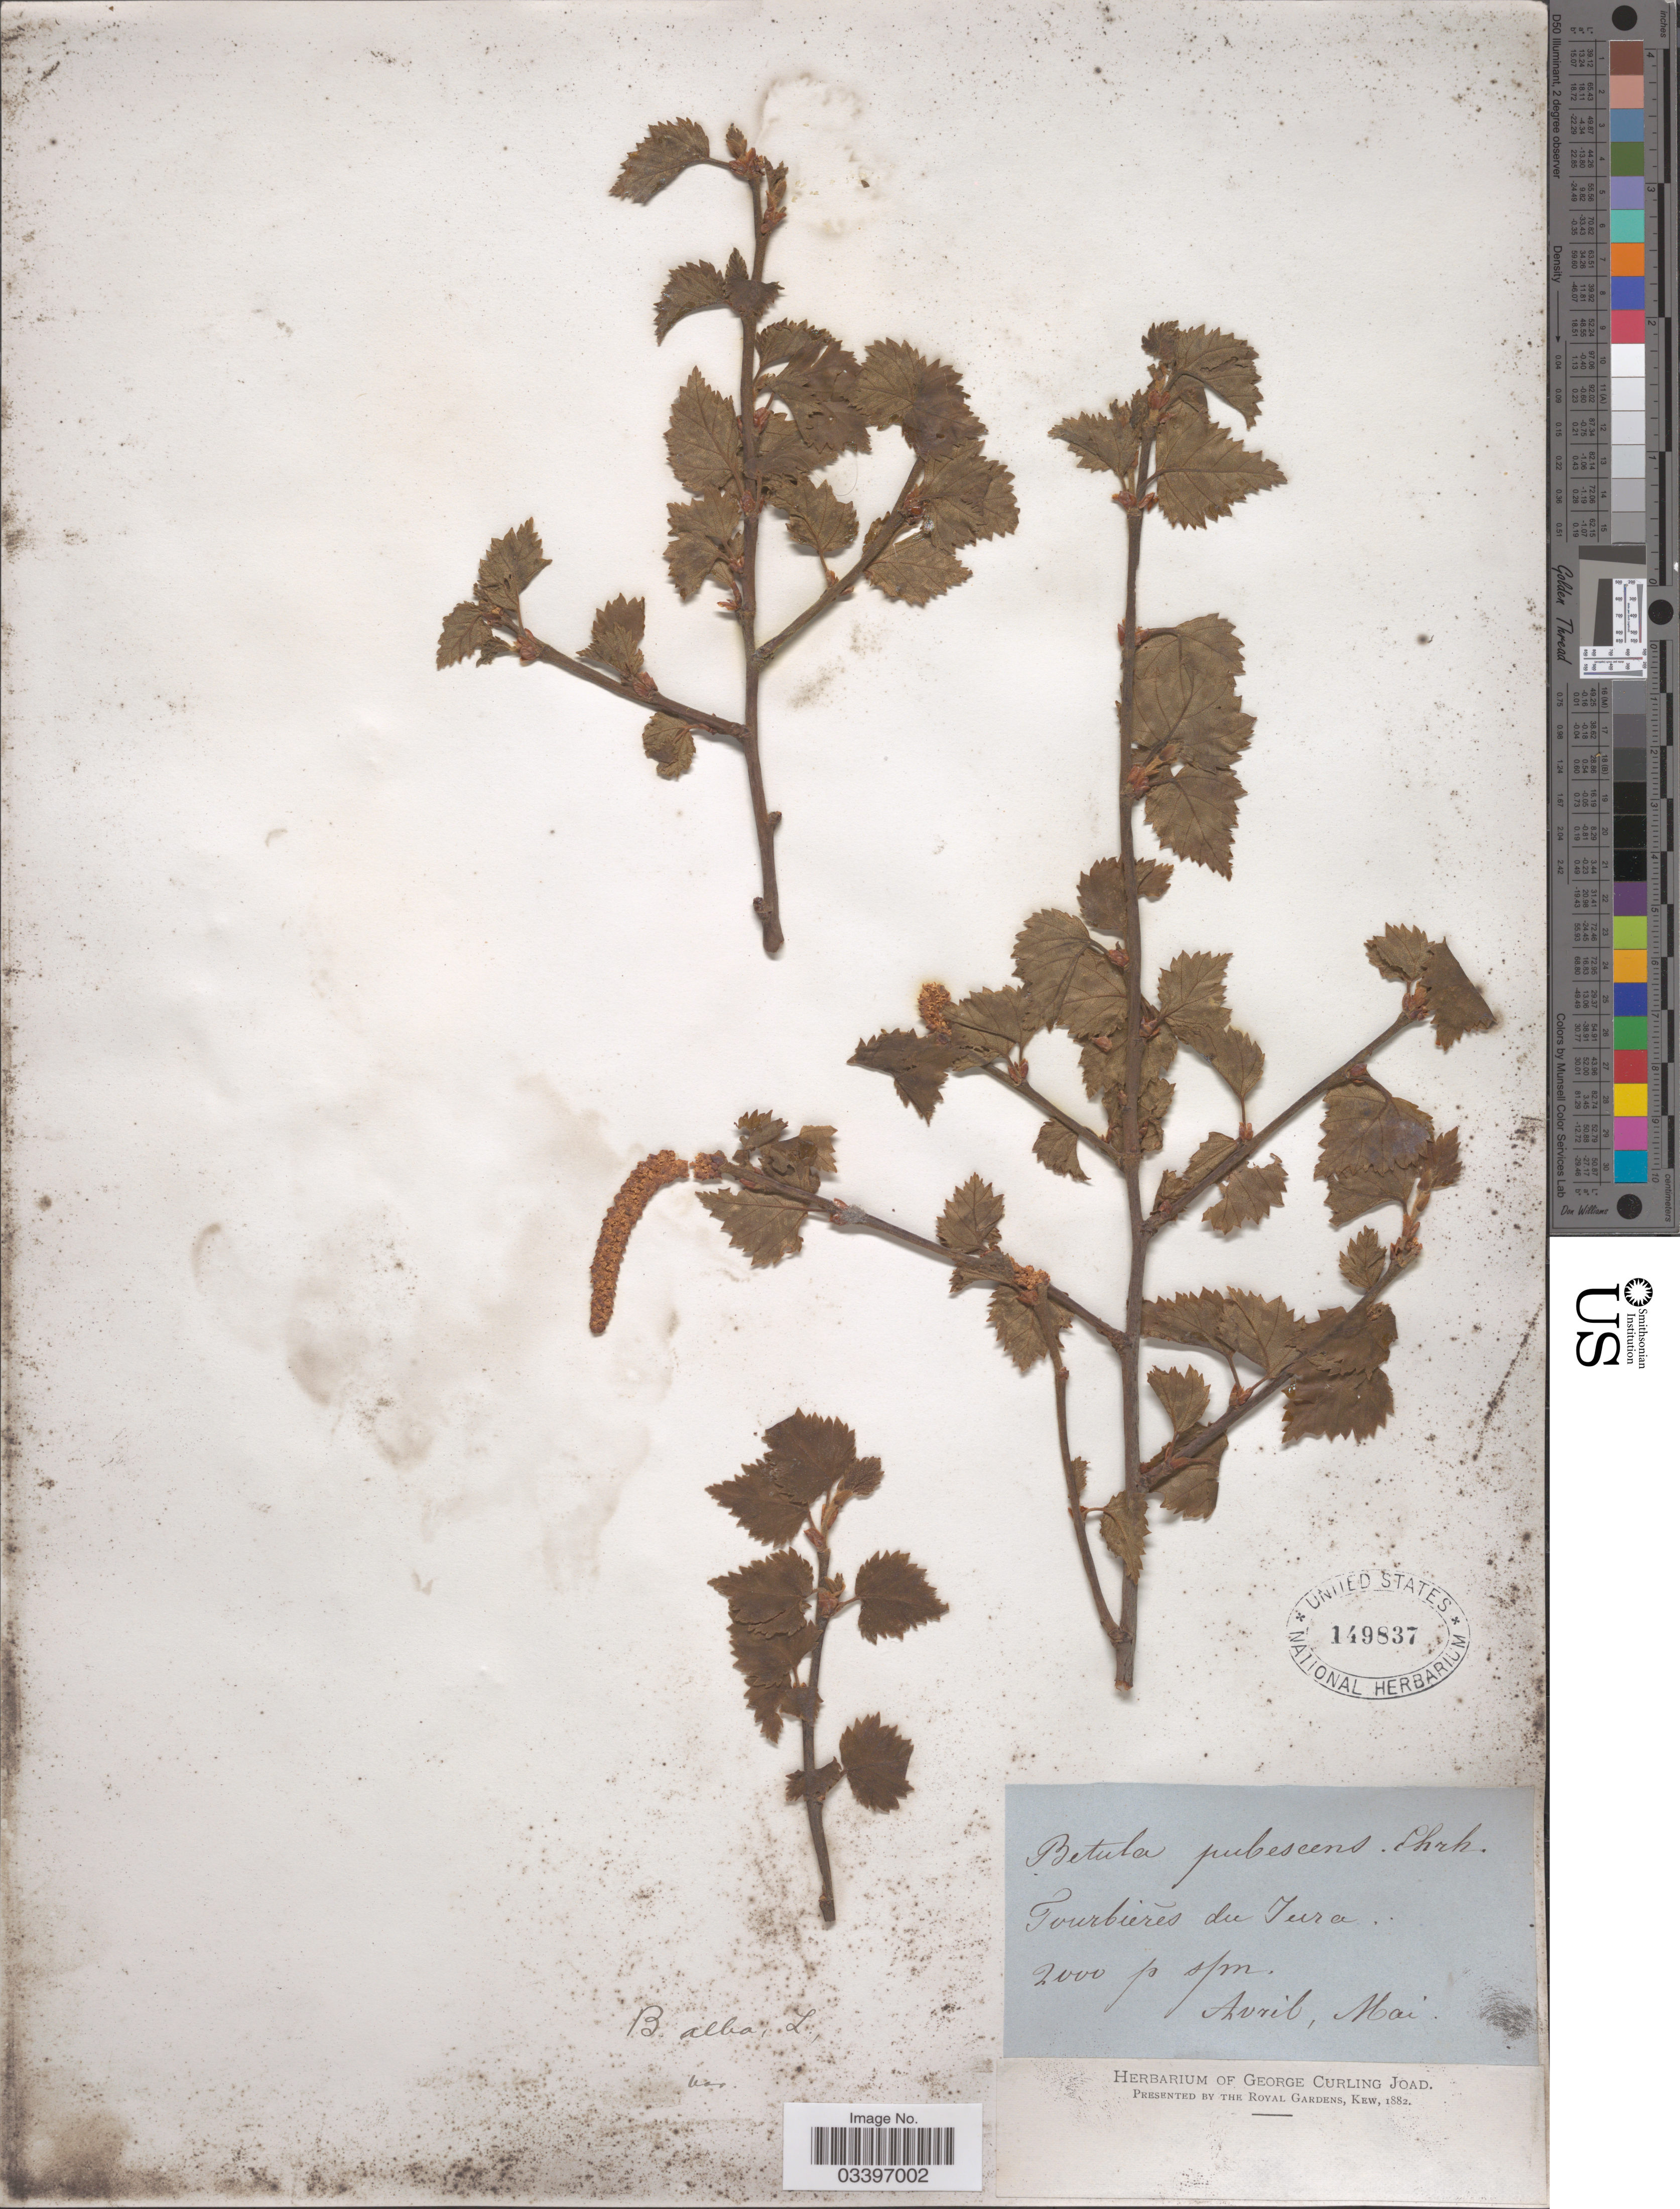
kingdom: Plantae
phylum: Tracheophyta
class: Magnoliopsida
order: Fagales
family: Betulaceae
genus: Betula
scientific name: Betula alba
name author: L.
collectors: ex herb. George Curling Joad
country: Switzerland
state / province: Jura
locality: Tourbiéres du Jura.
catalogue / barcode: US 149837